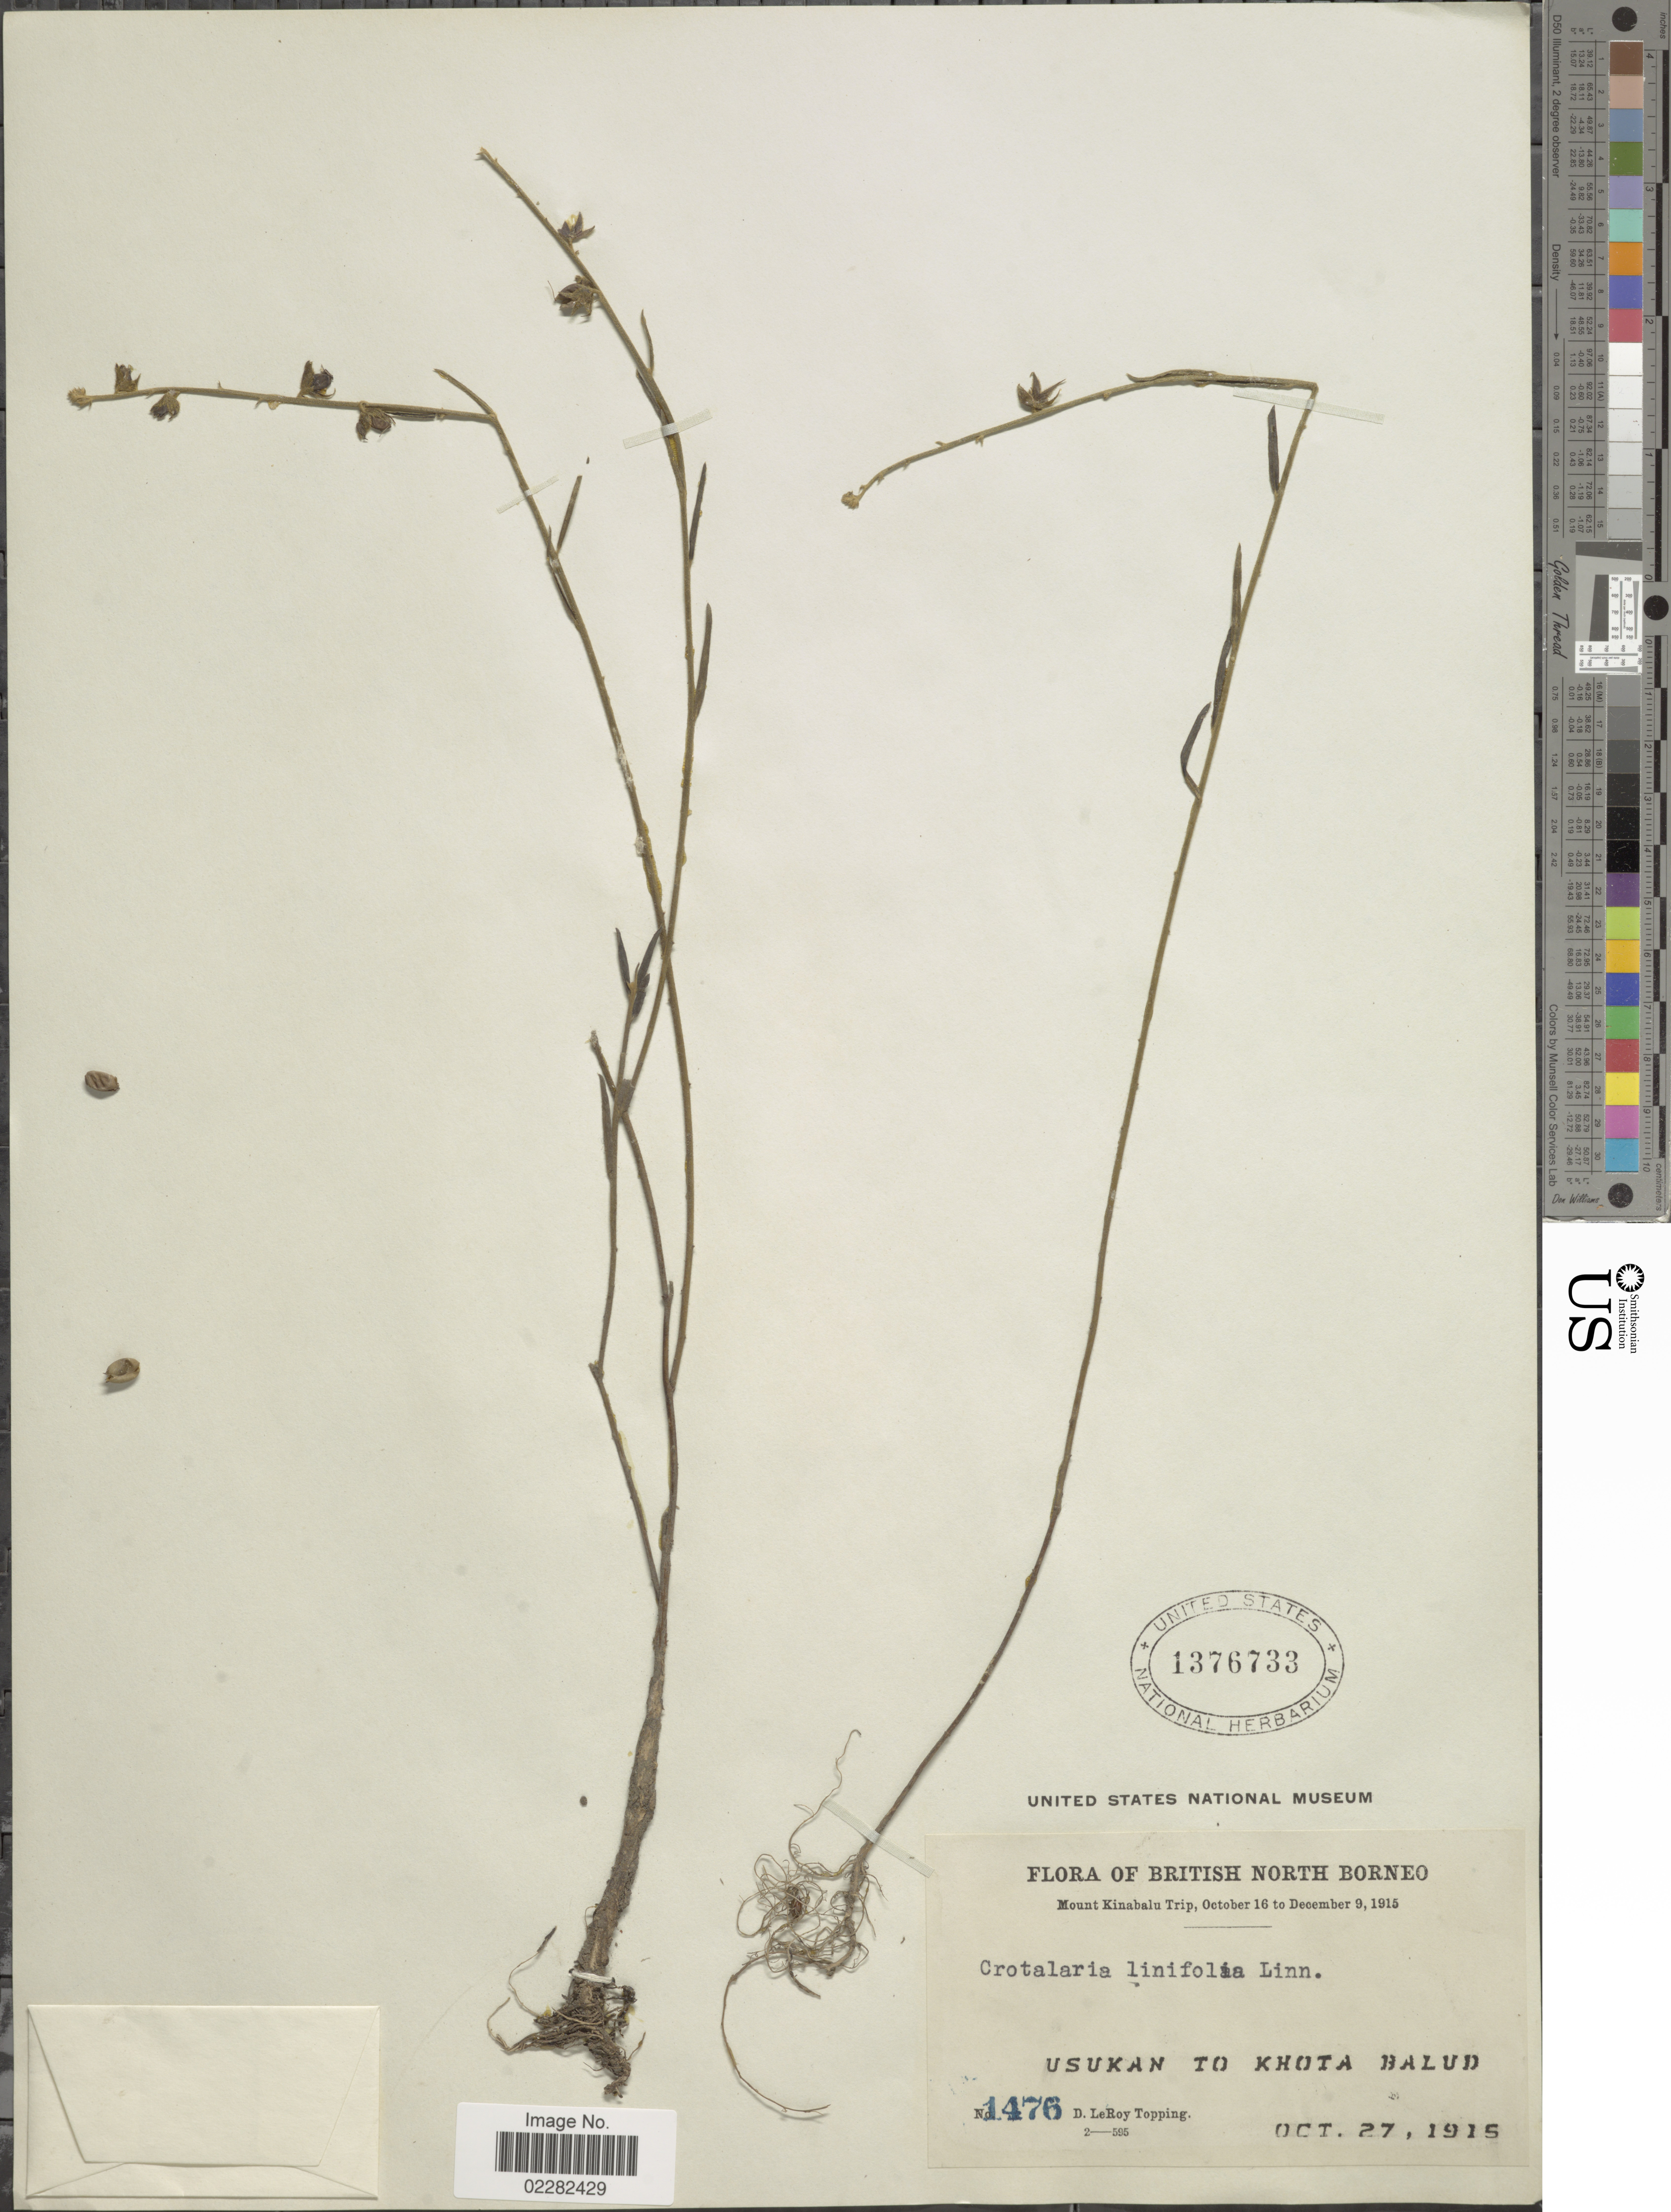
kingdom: Plantae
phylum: Tracheophyta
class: Magnoliopsida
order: Fabales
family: Fabaceae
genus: Crotalaria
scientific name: Crotalaria linifolia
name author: L. f.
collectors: D. L. Topping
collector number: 1476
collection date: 1915-10-27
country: Malaysia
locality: British North Borneo, Usukan to Khota Balud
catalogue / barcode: US 1376733